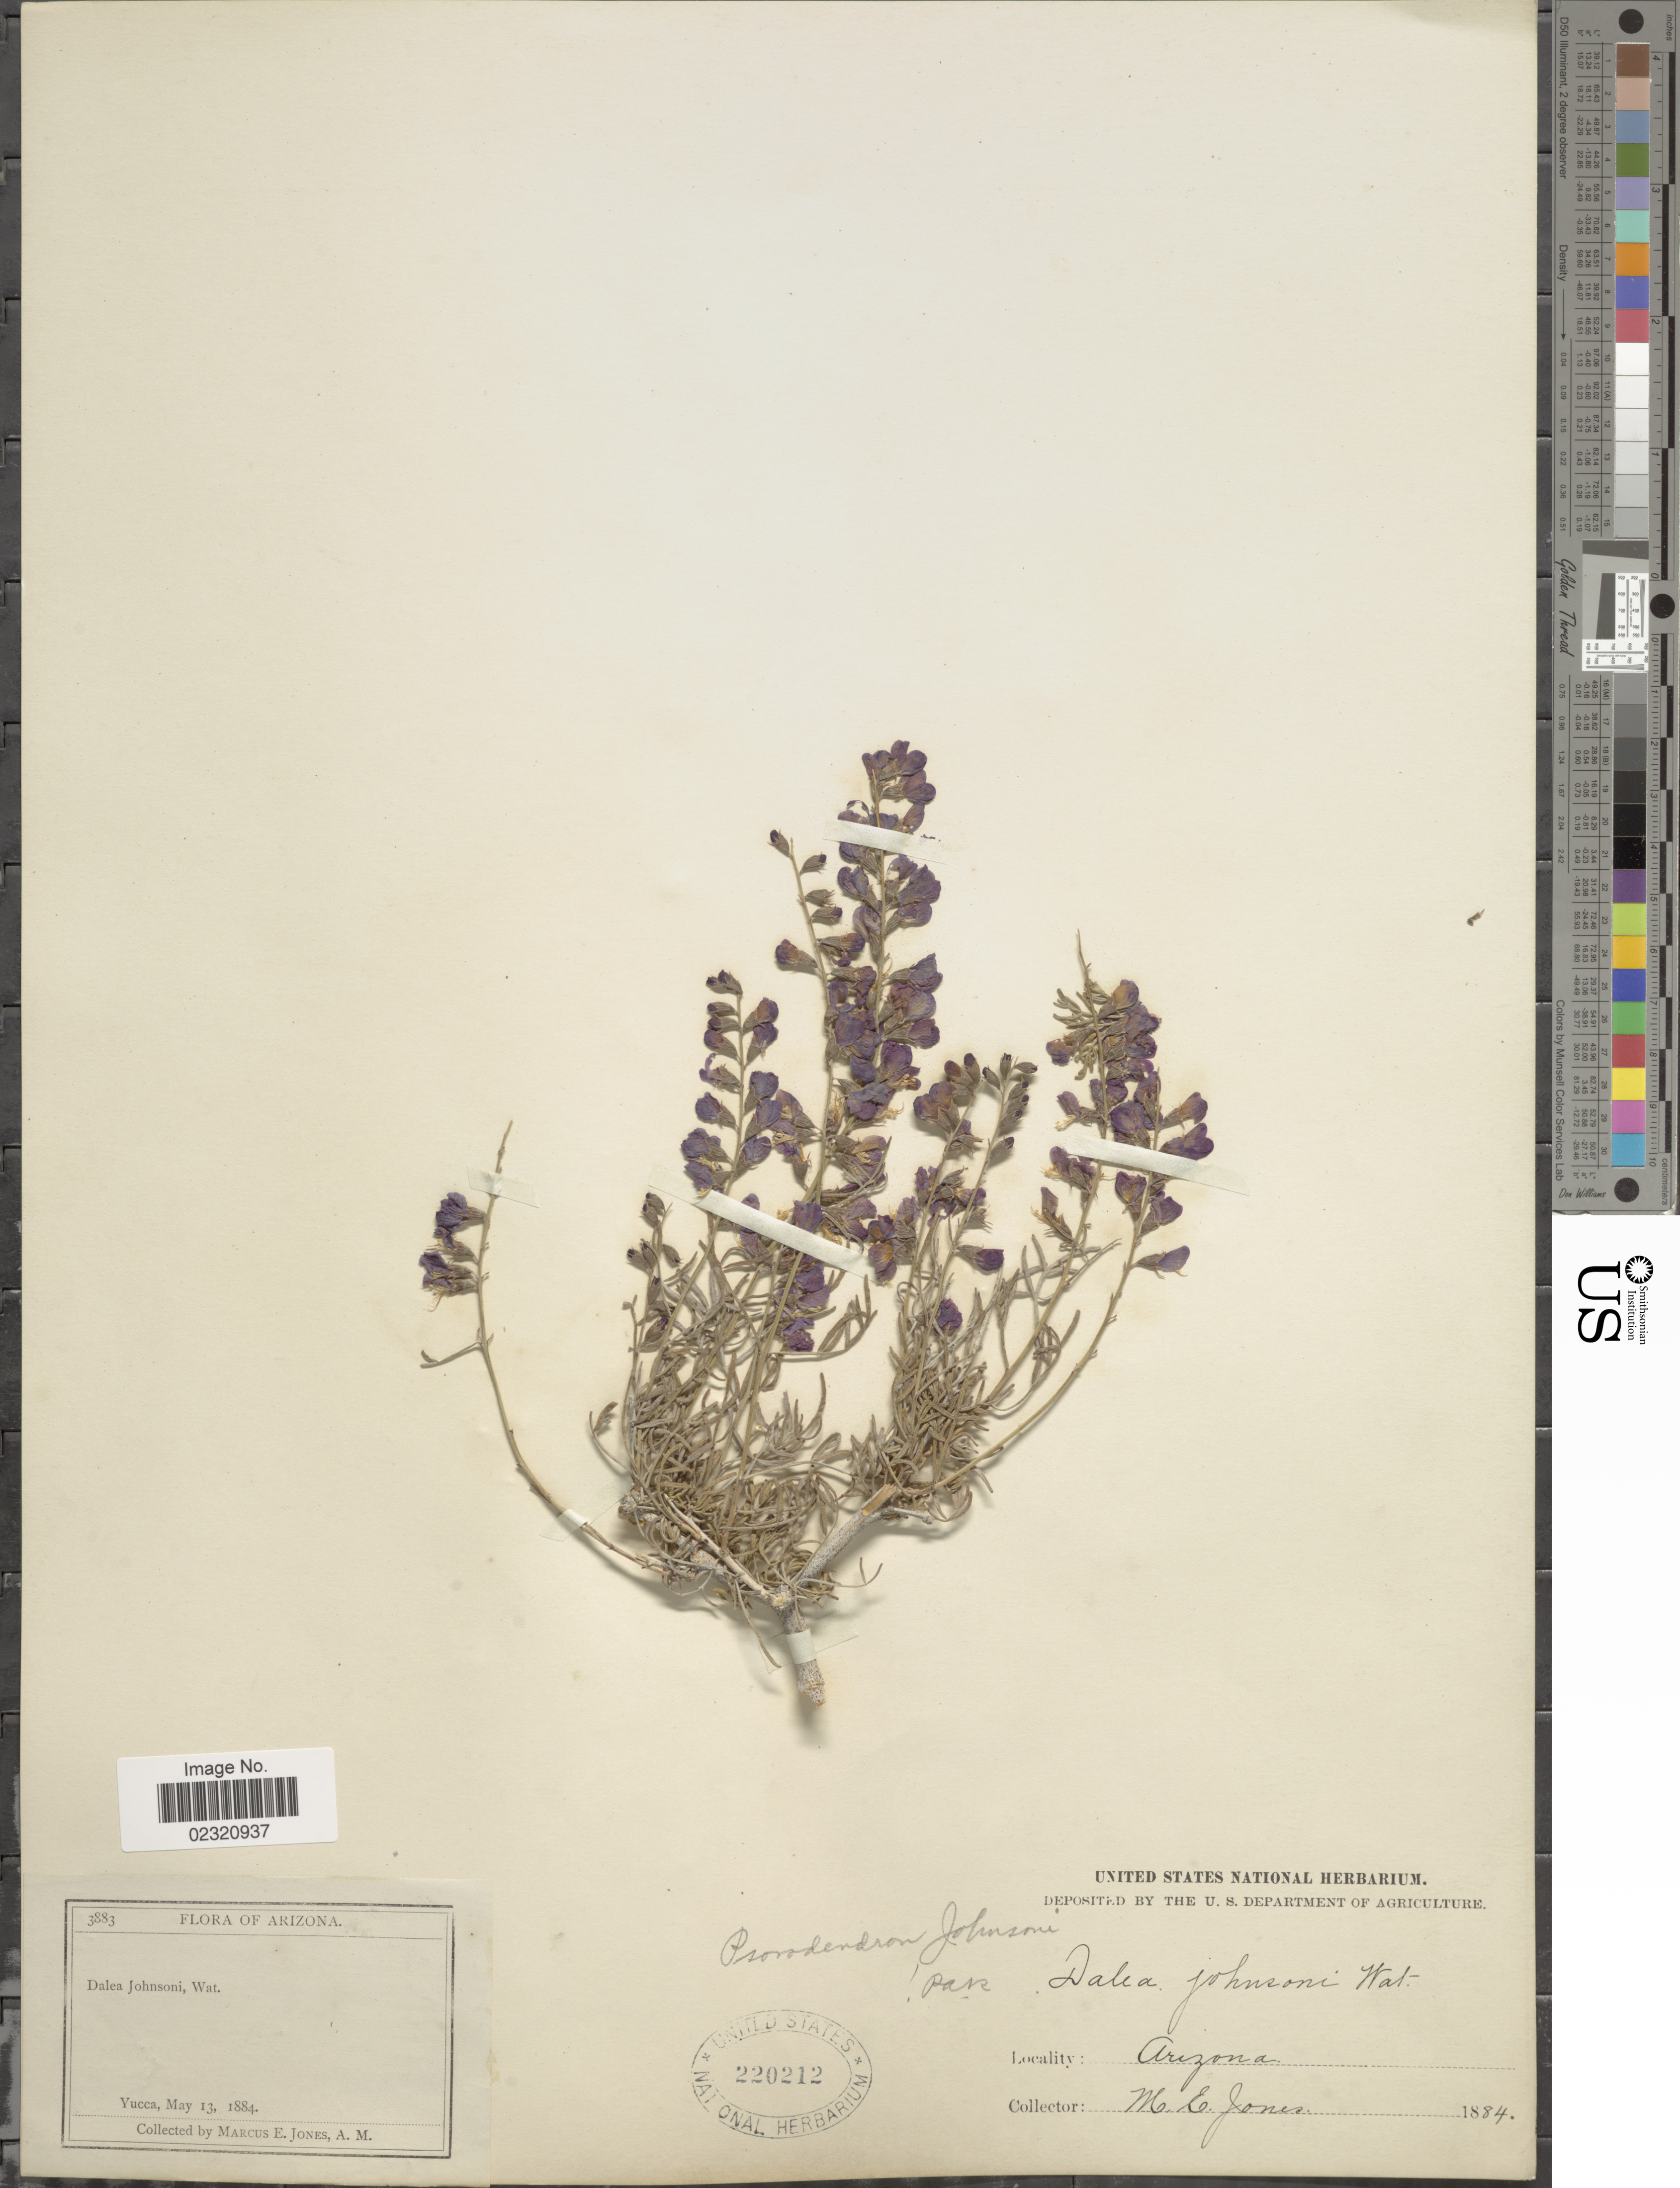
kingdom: Plantae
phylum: Tracheophyta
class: Magnoliopsida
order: Fabales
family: Fabaceae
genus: Psorothamnus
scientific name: Psorothamnus fremontii var. attenuatus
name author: Barneby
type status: Isotype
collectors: M. E. Jones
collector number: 3883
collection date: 1884-05-13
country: United States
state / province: Arizona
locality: Yucca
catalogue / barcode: US 220212